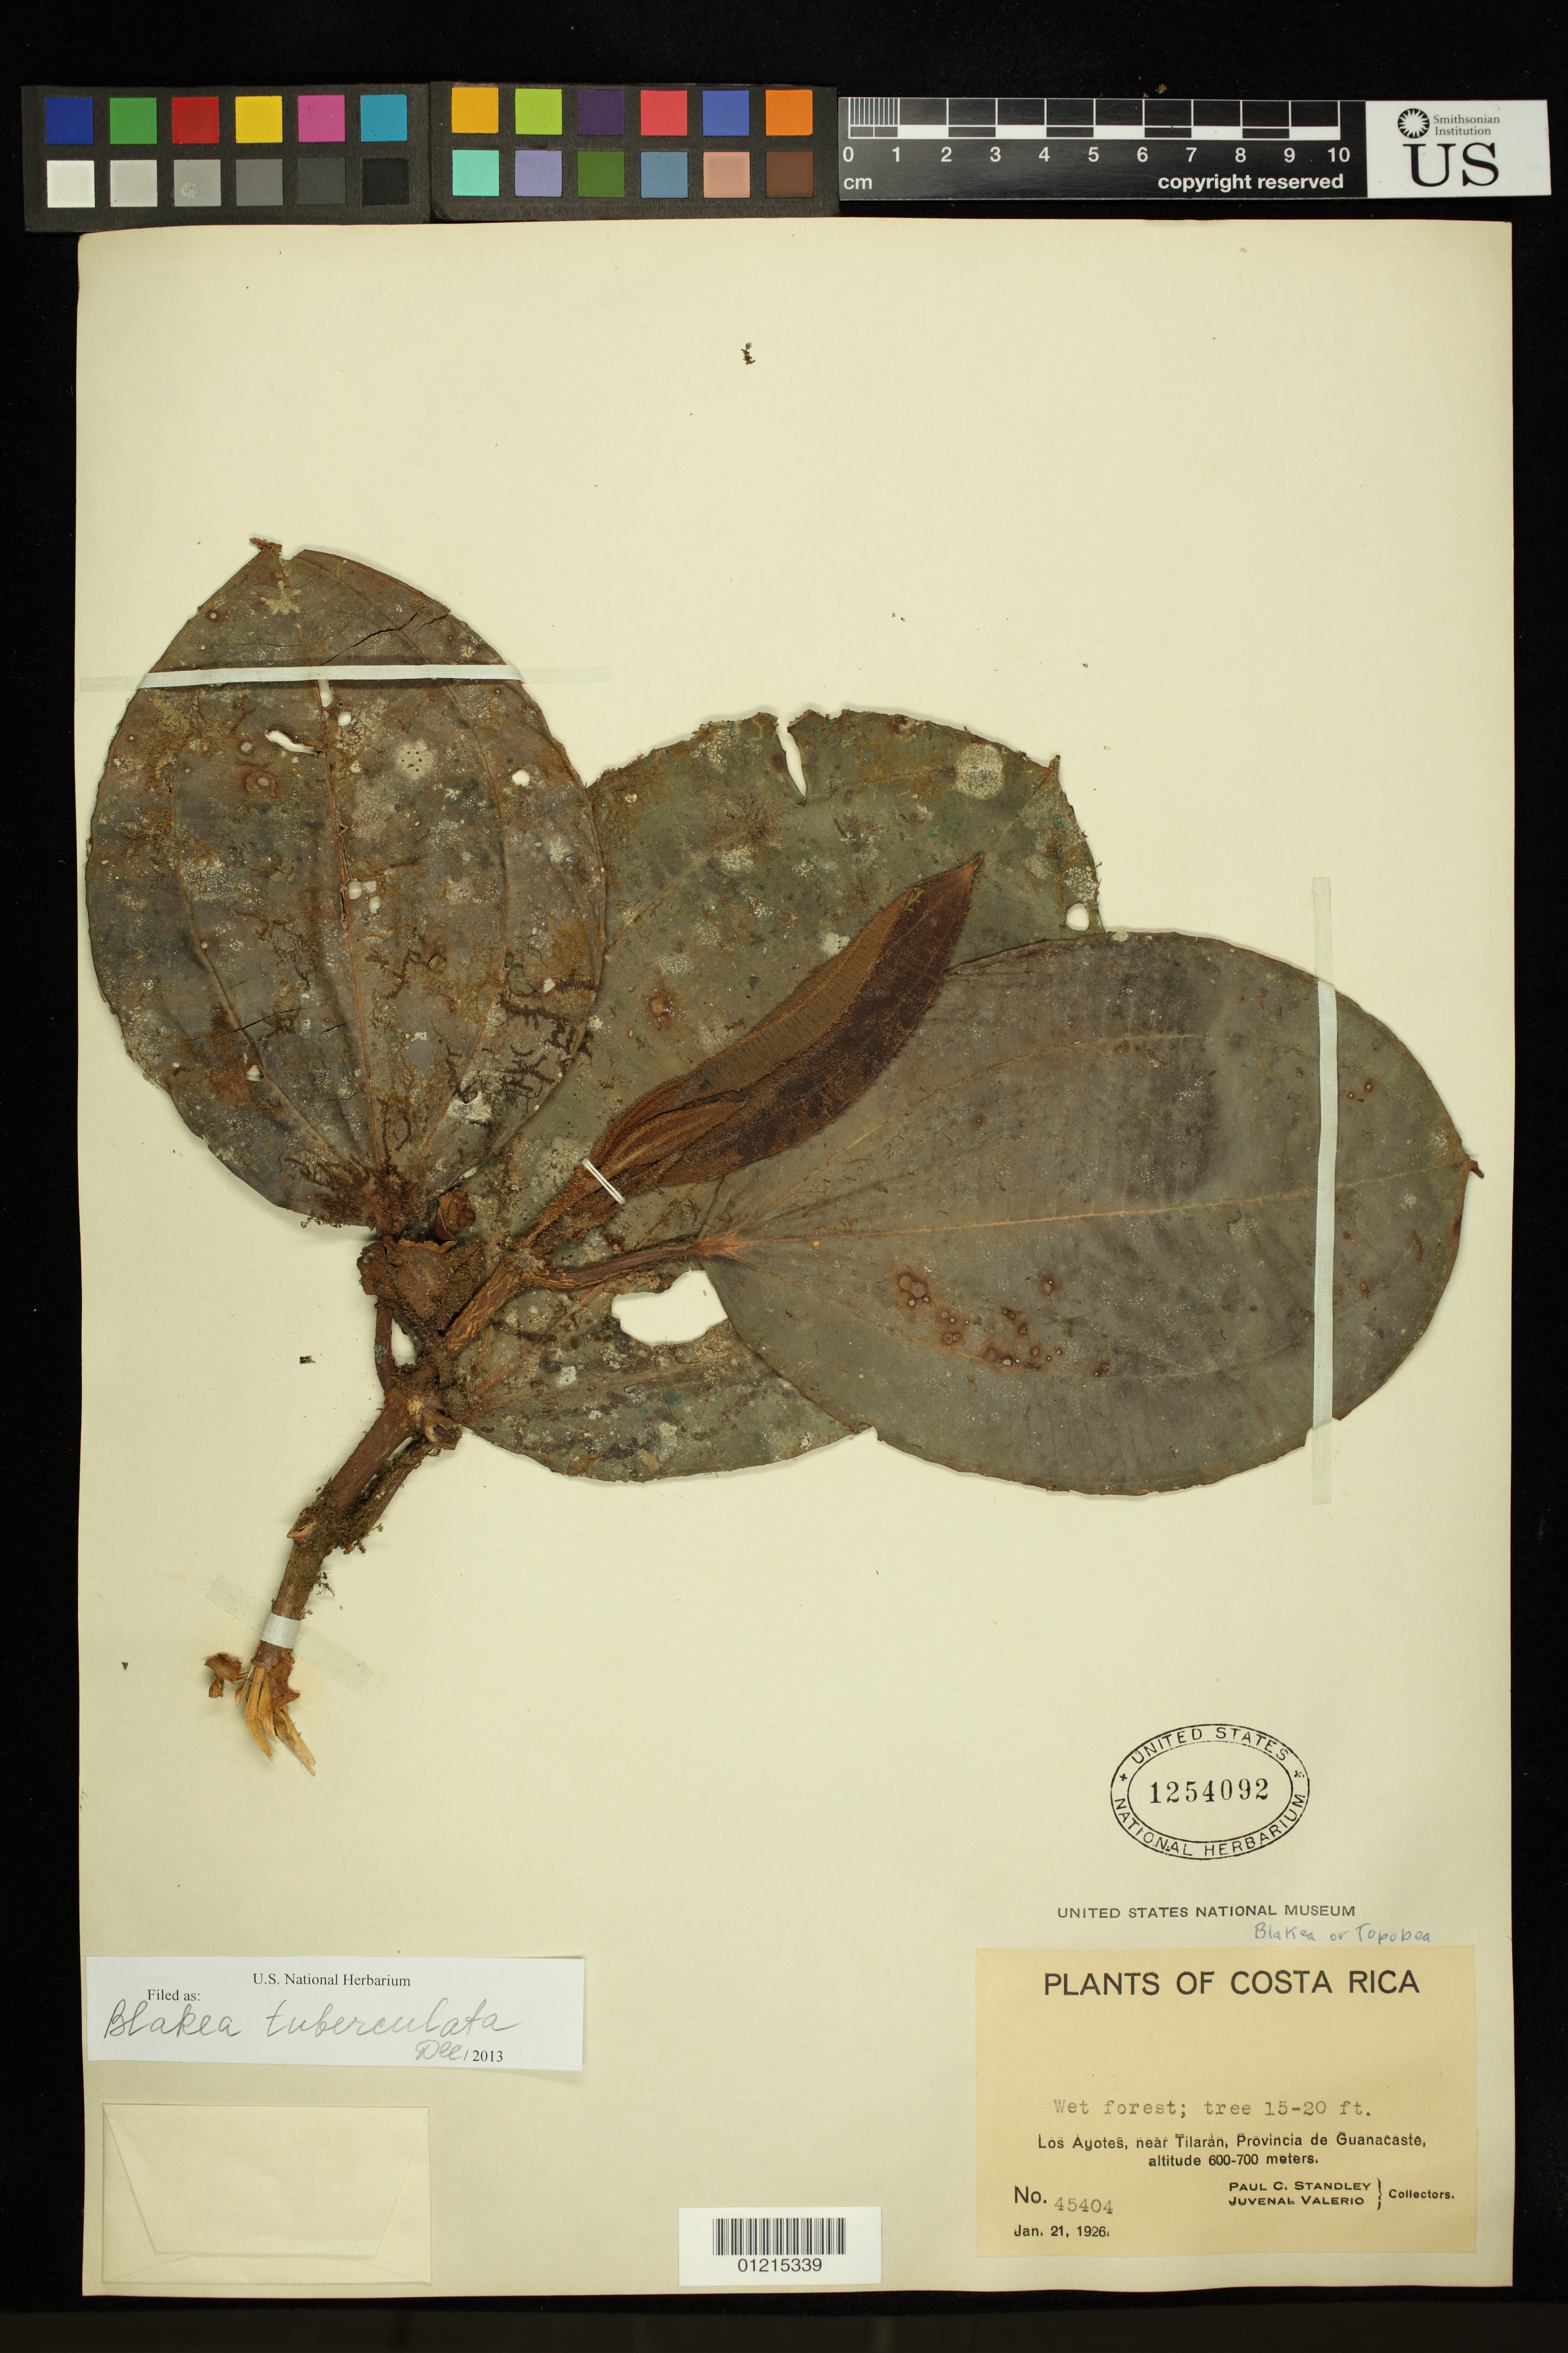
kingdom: Plantae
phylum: Tracheophyta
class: Magnoliopsida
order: Myrtales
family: Melastomataceae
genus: Blakea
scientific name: Blakea tuberculata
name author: Donn. Sm.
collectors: P. C. Standley & J. Valerio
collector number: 45404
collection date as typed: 21 Jan 1926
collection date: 1926-01-21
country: Costa Rica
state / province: Guanacaste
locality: Los Ayotes, near Tilarán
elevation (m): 600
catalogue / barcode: US 1254092